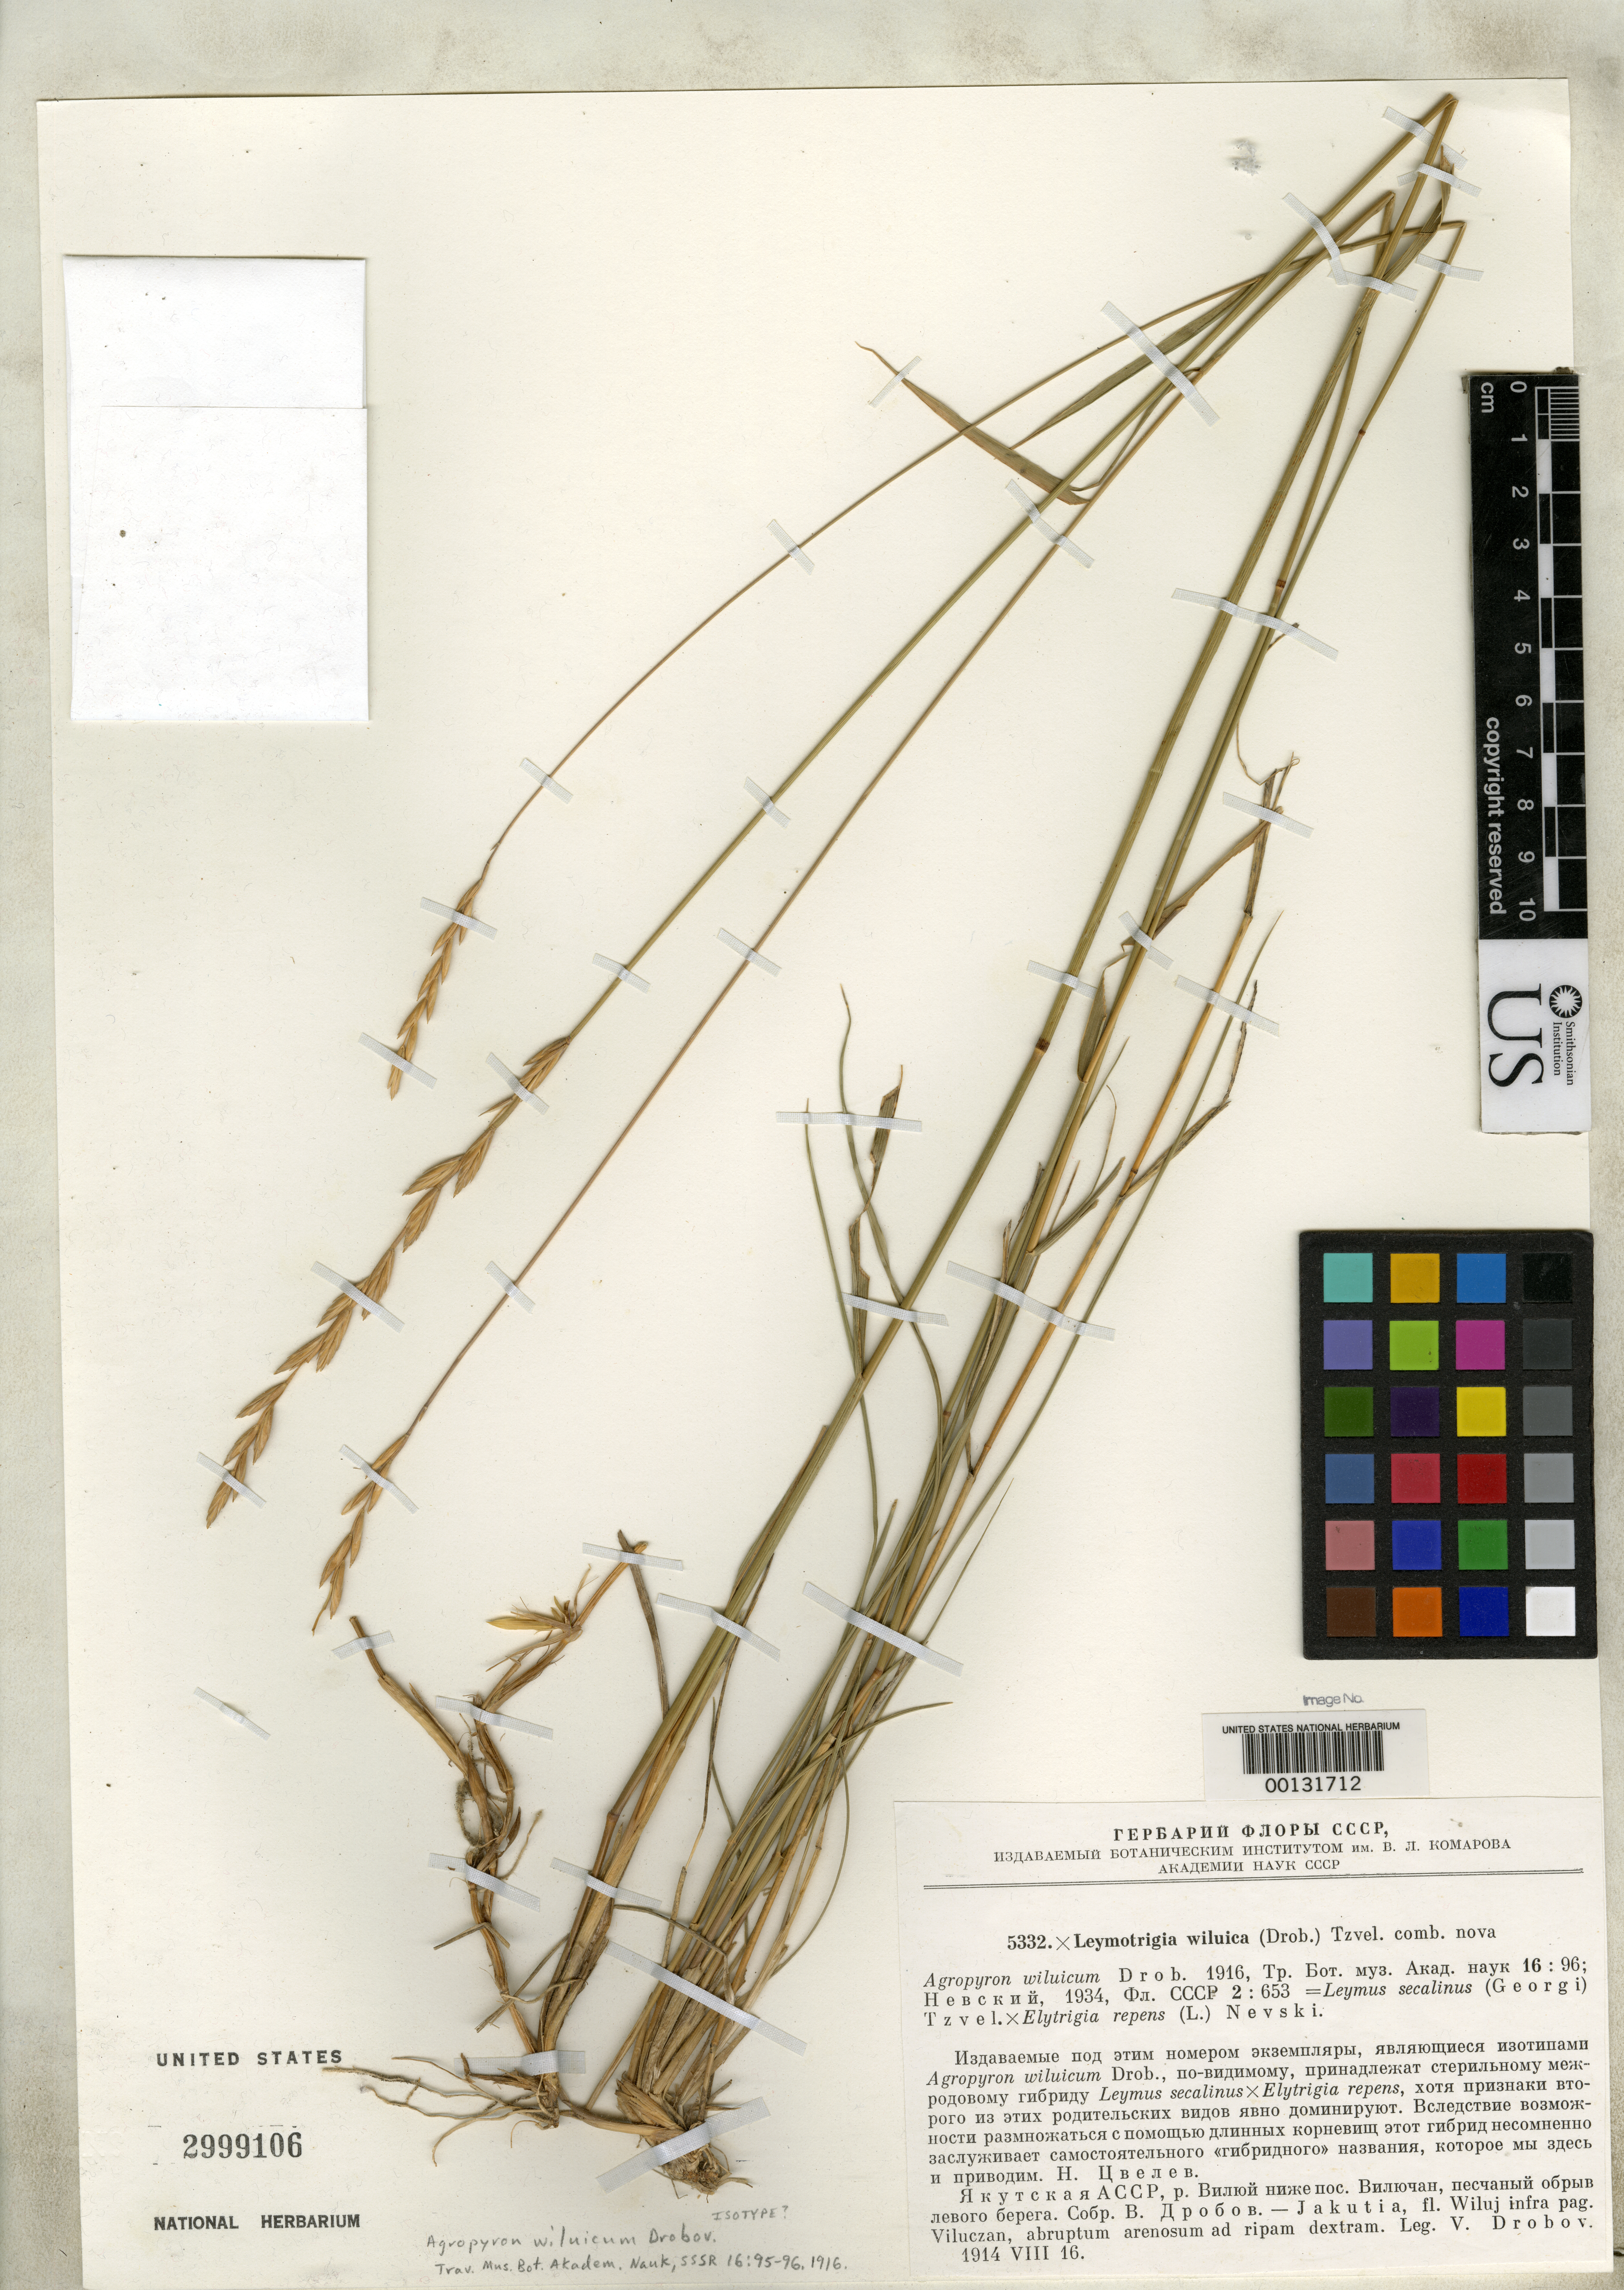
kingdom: Plantae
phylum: Tracheophyta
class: Liliopsida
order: Poales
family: Poaceae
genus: Agropyron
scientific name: Agropyron wiluica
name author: Drobow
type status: Isotype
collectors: V. Drobov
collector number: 5332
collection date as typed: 16 Aug 1914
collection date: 1914-08-16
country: Russian Federation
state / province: Sakha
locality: Viluy River, near Viluchan.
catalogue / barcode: US 2999106